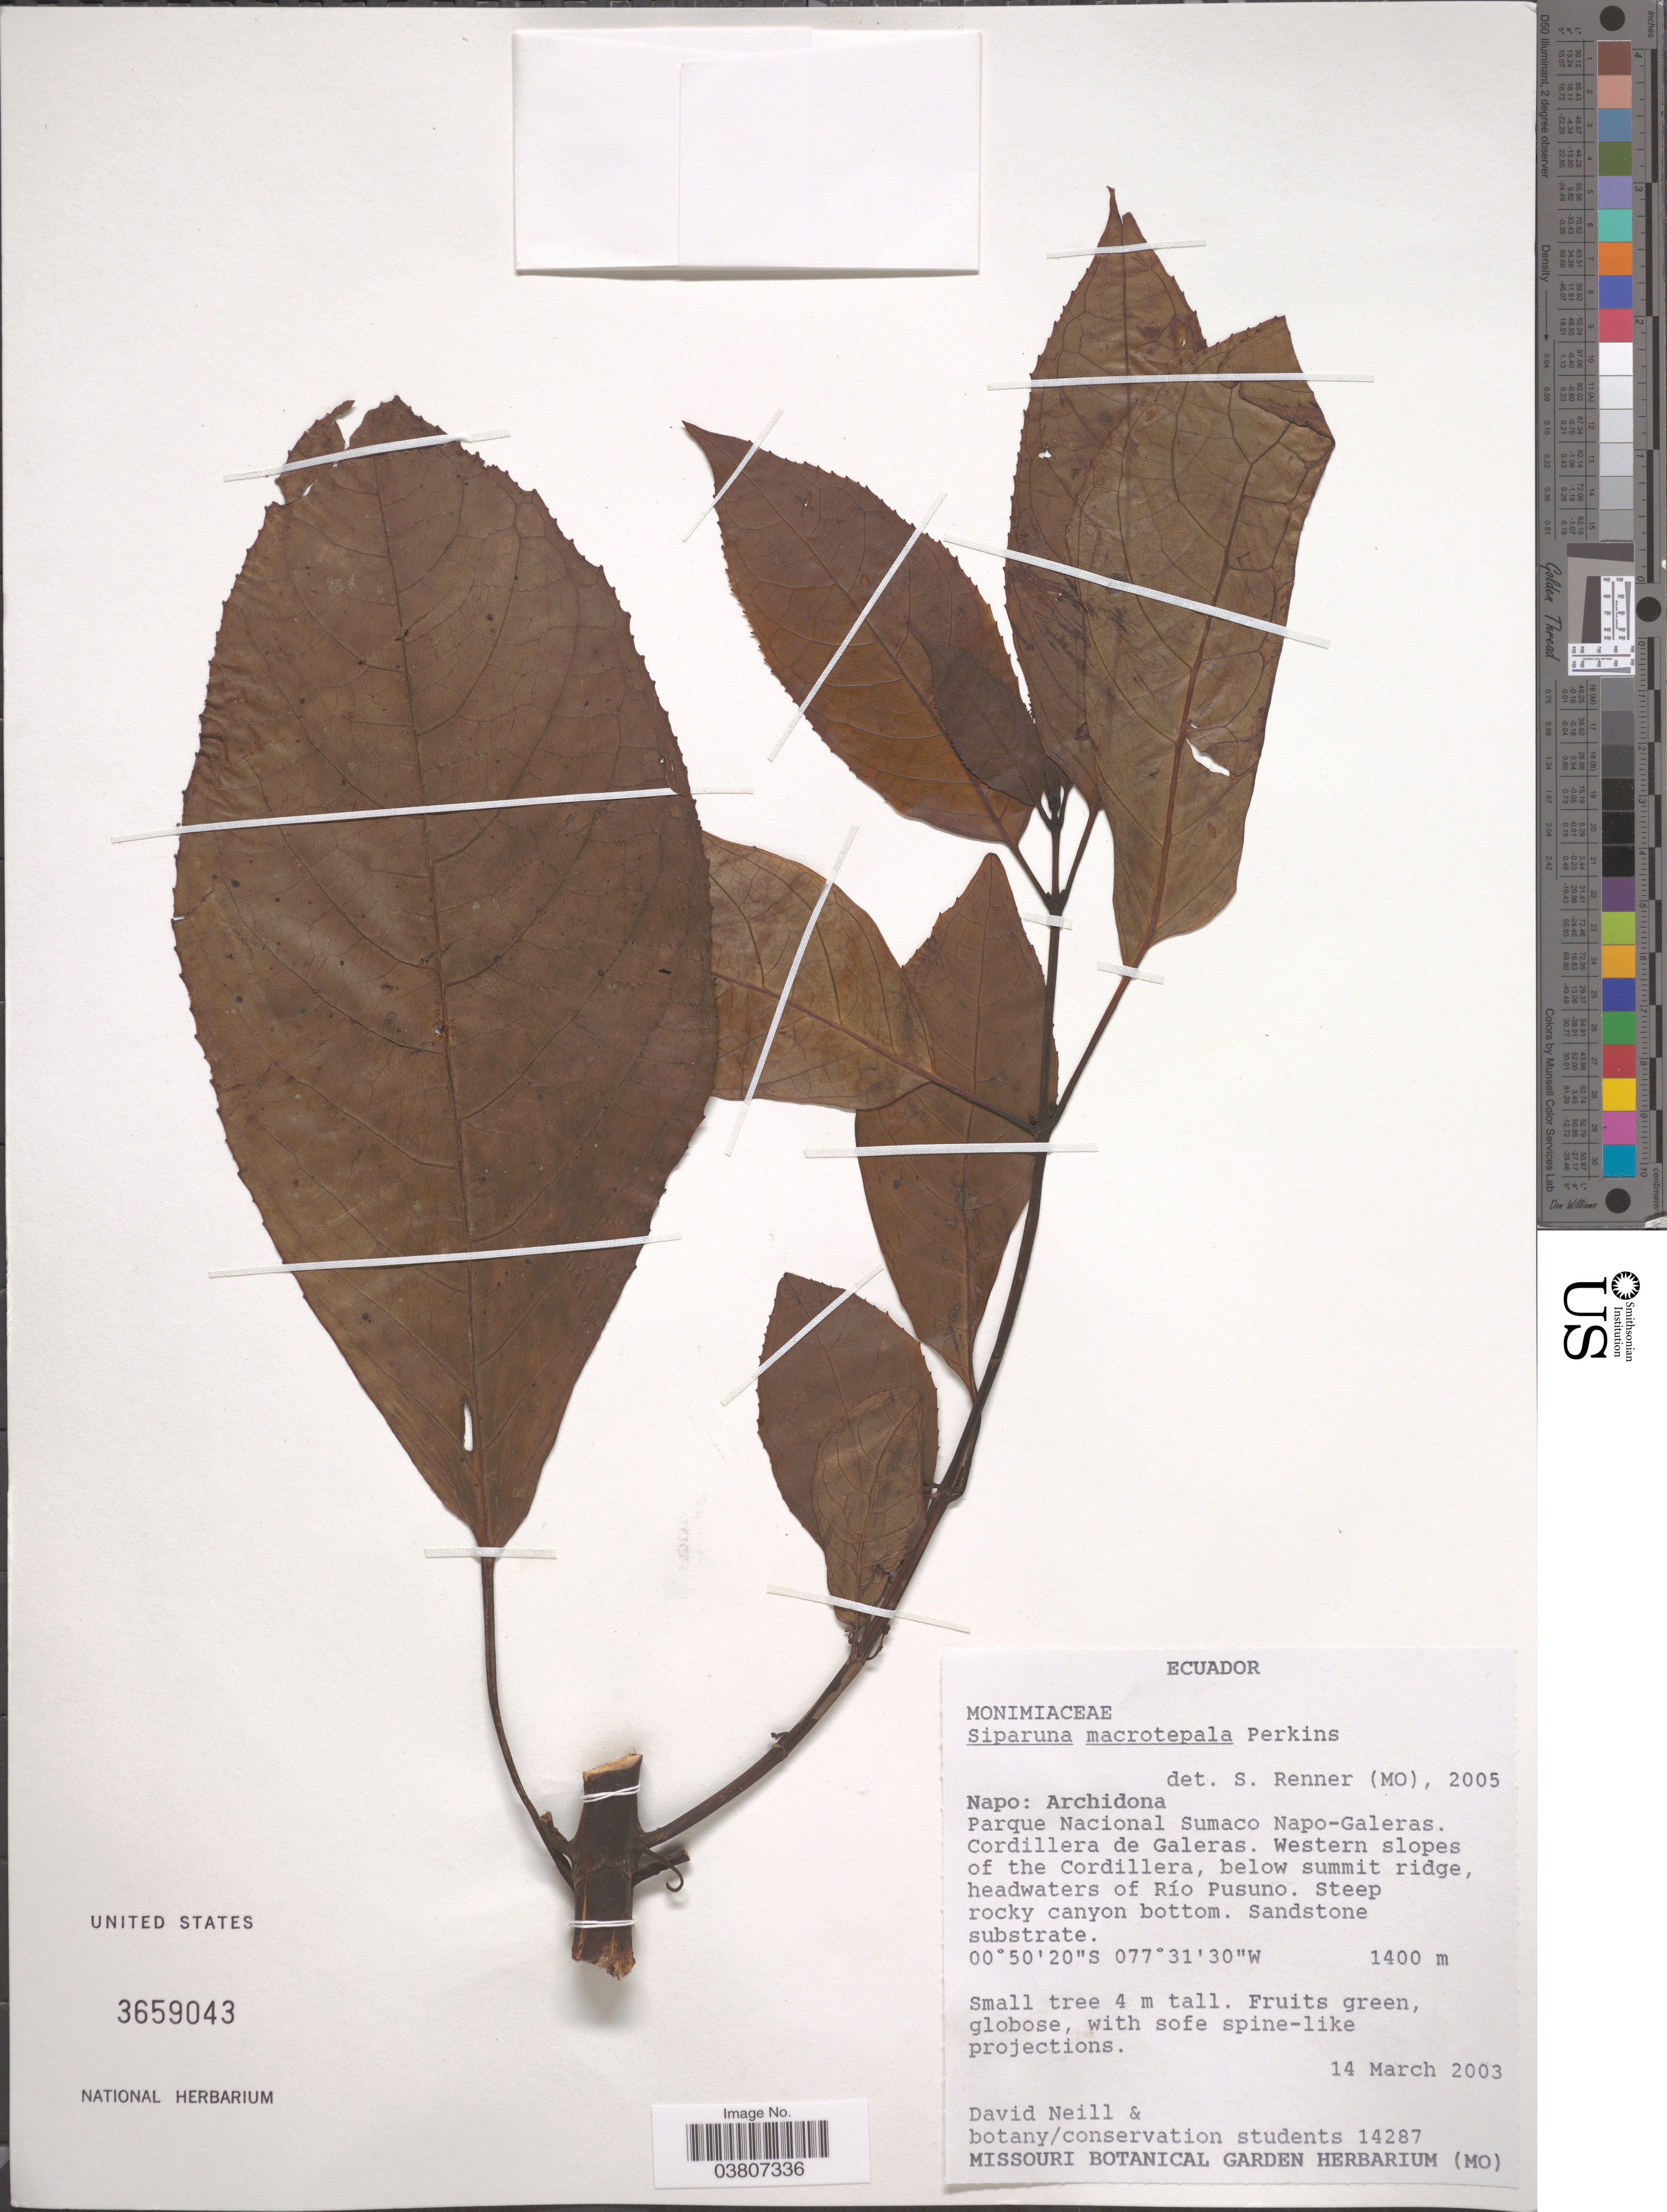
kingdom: Plantae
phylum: Tracheophyta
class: Magnoliopsida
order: Laurales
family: Siparunaceae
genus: Siparuna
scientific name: Siparuna macrotepala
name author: Perkins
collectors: D. Neill & Botany/conservation students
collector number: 14287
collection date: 2003-03-14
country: Ecuador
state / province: Napo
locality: Archidona. Parque Nacional Sumaco Napo - Galeras. Cordillera de Galeras. Western slopes of the Cordillera, below summit ridge, headwaters of Río Pusuno.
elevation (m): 1400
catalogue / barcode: US 3659043